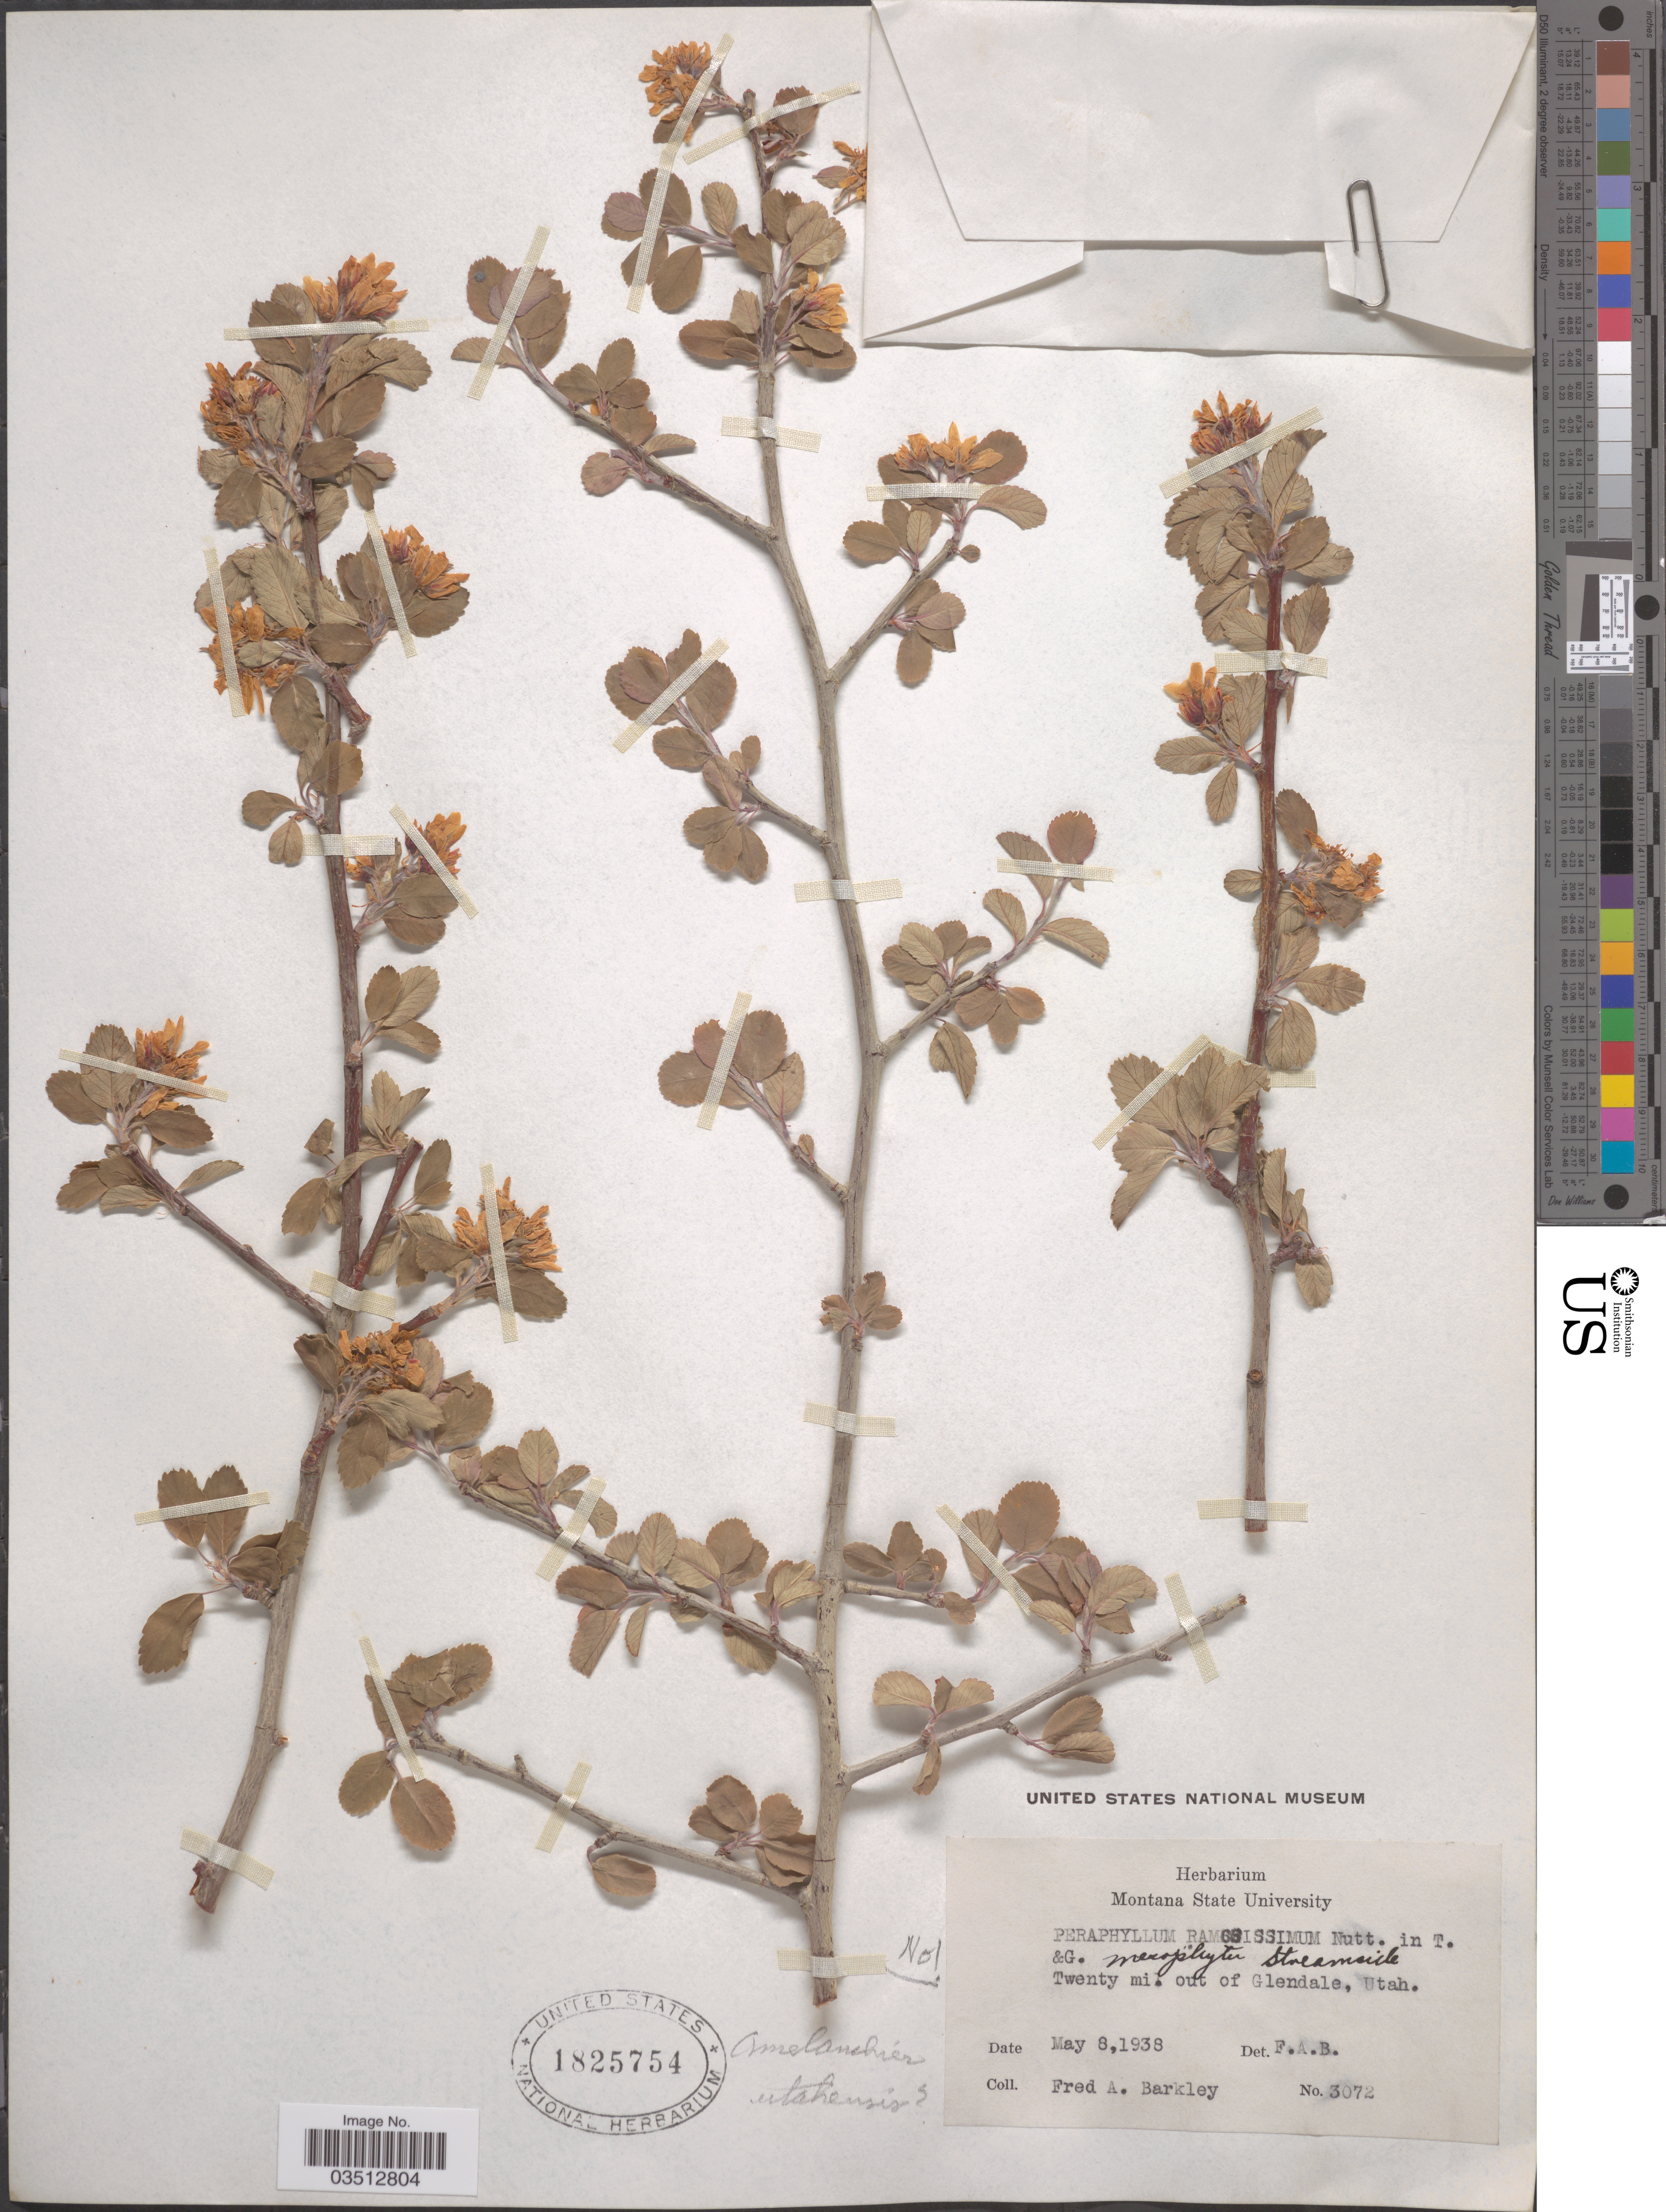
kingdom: Plantae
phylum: Tracheophyta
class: Magnoliopsida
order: Rosales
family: Rosaceae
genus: Amelanchier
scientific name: Amelanchier utahensis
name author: Koehne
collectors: F. A. Barkley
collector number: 3072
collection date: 1938-05-08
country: United States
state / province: Utah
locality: Twenty mi. out of Glendale.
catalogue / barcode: US 1825754